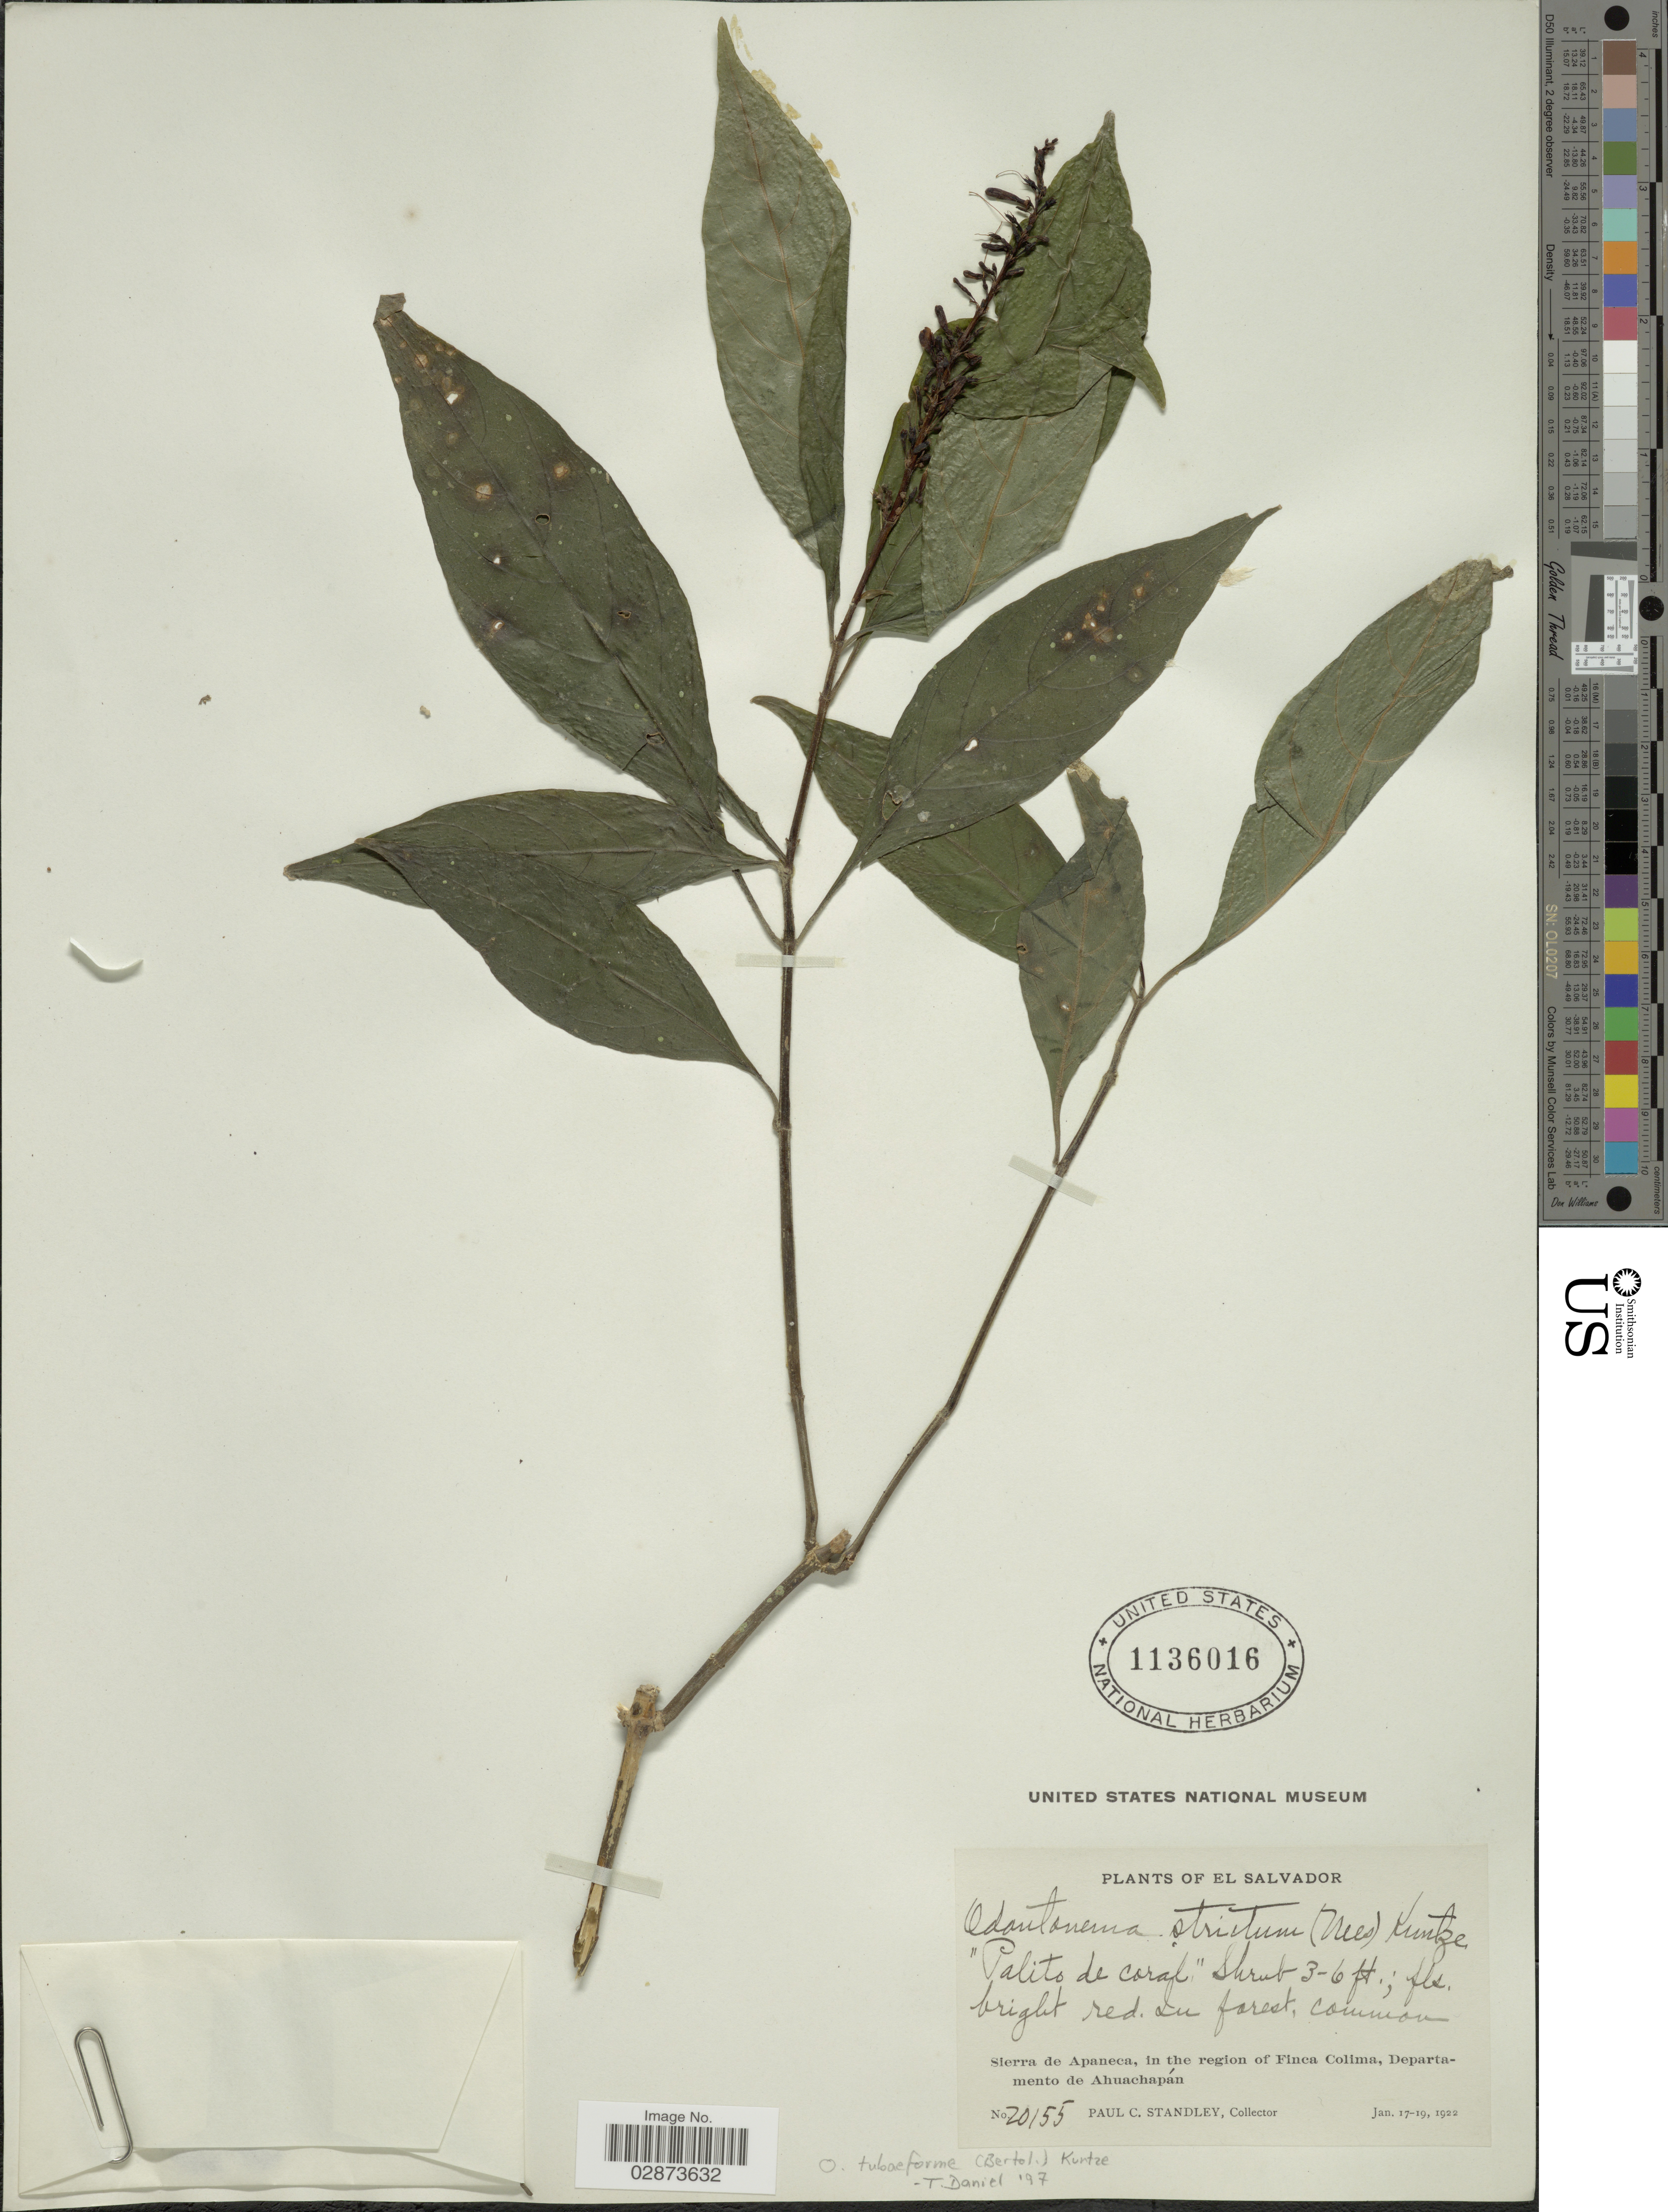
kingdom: Plantae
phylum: Tracheophyta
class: Magnoliopsida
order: Lamiales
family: Acanthaceae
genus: Odontonema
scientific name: Odontonema tubaeforme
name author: (Bertol.) Kuntze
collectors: P. C. Standley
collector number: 20155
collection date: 1922-01-17/1922-01-19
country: El Salvador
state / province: Ahuachapan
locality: Sierra de Apaneca, in the region of Finca Colima, Departamento de Ahuachapán.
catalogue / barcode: US 1136016